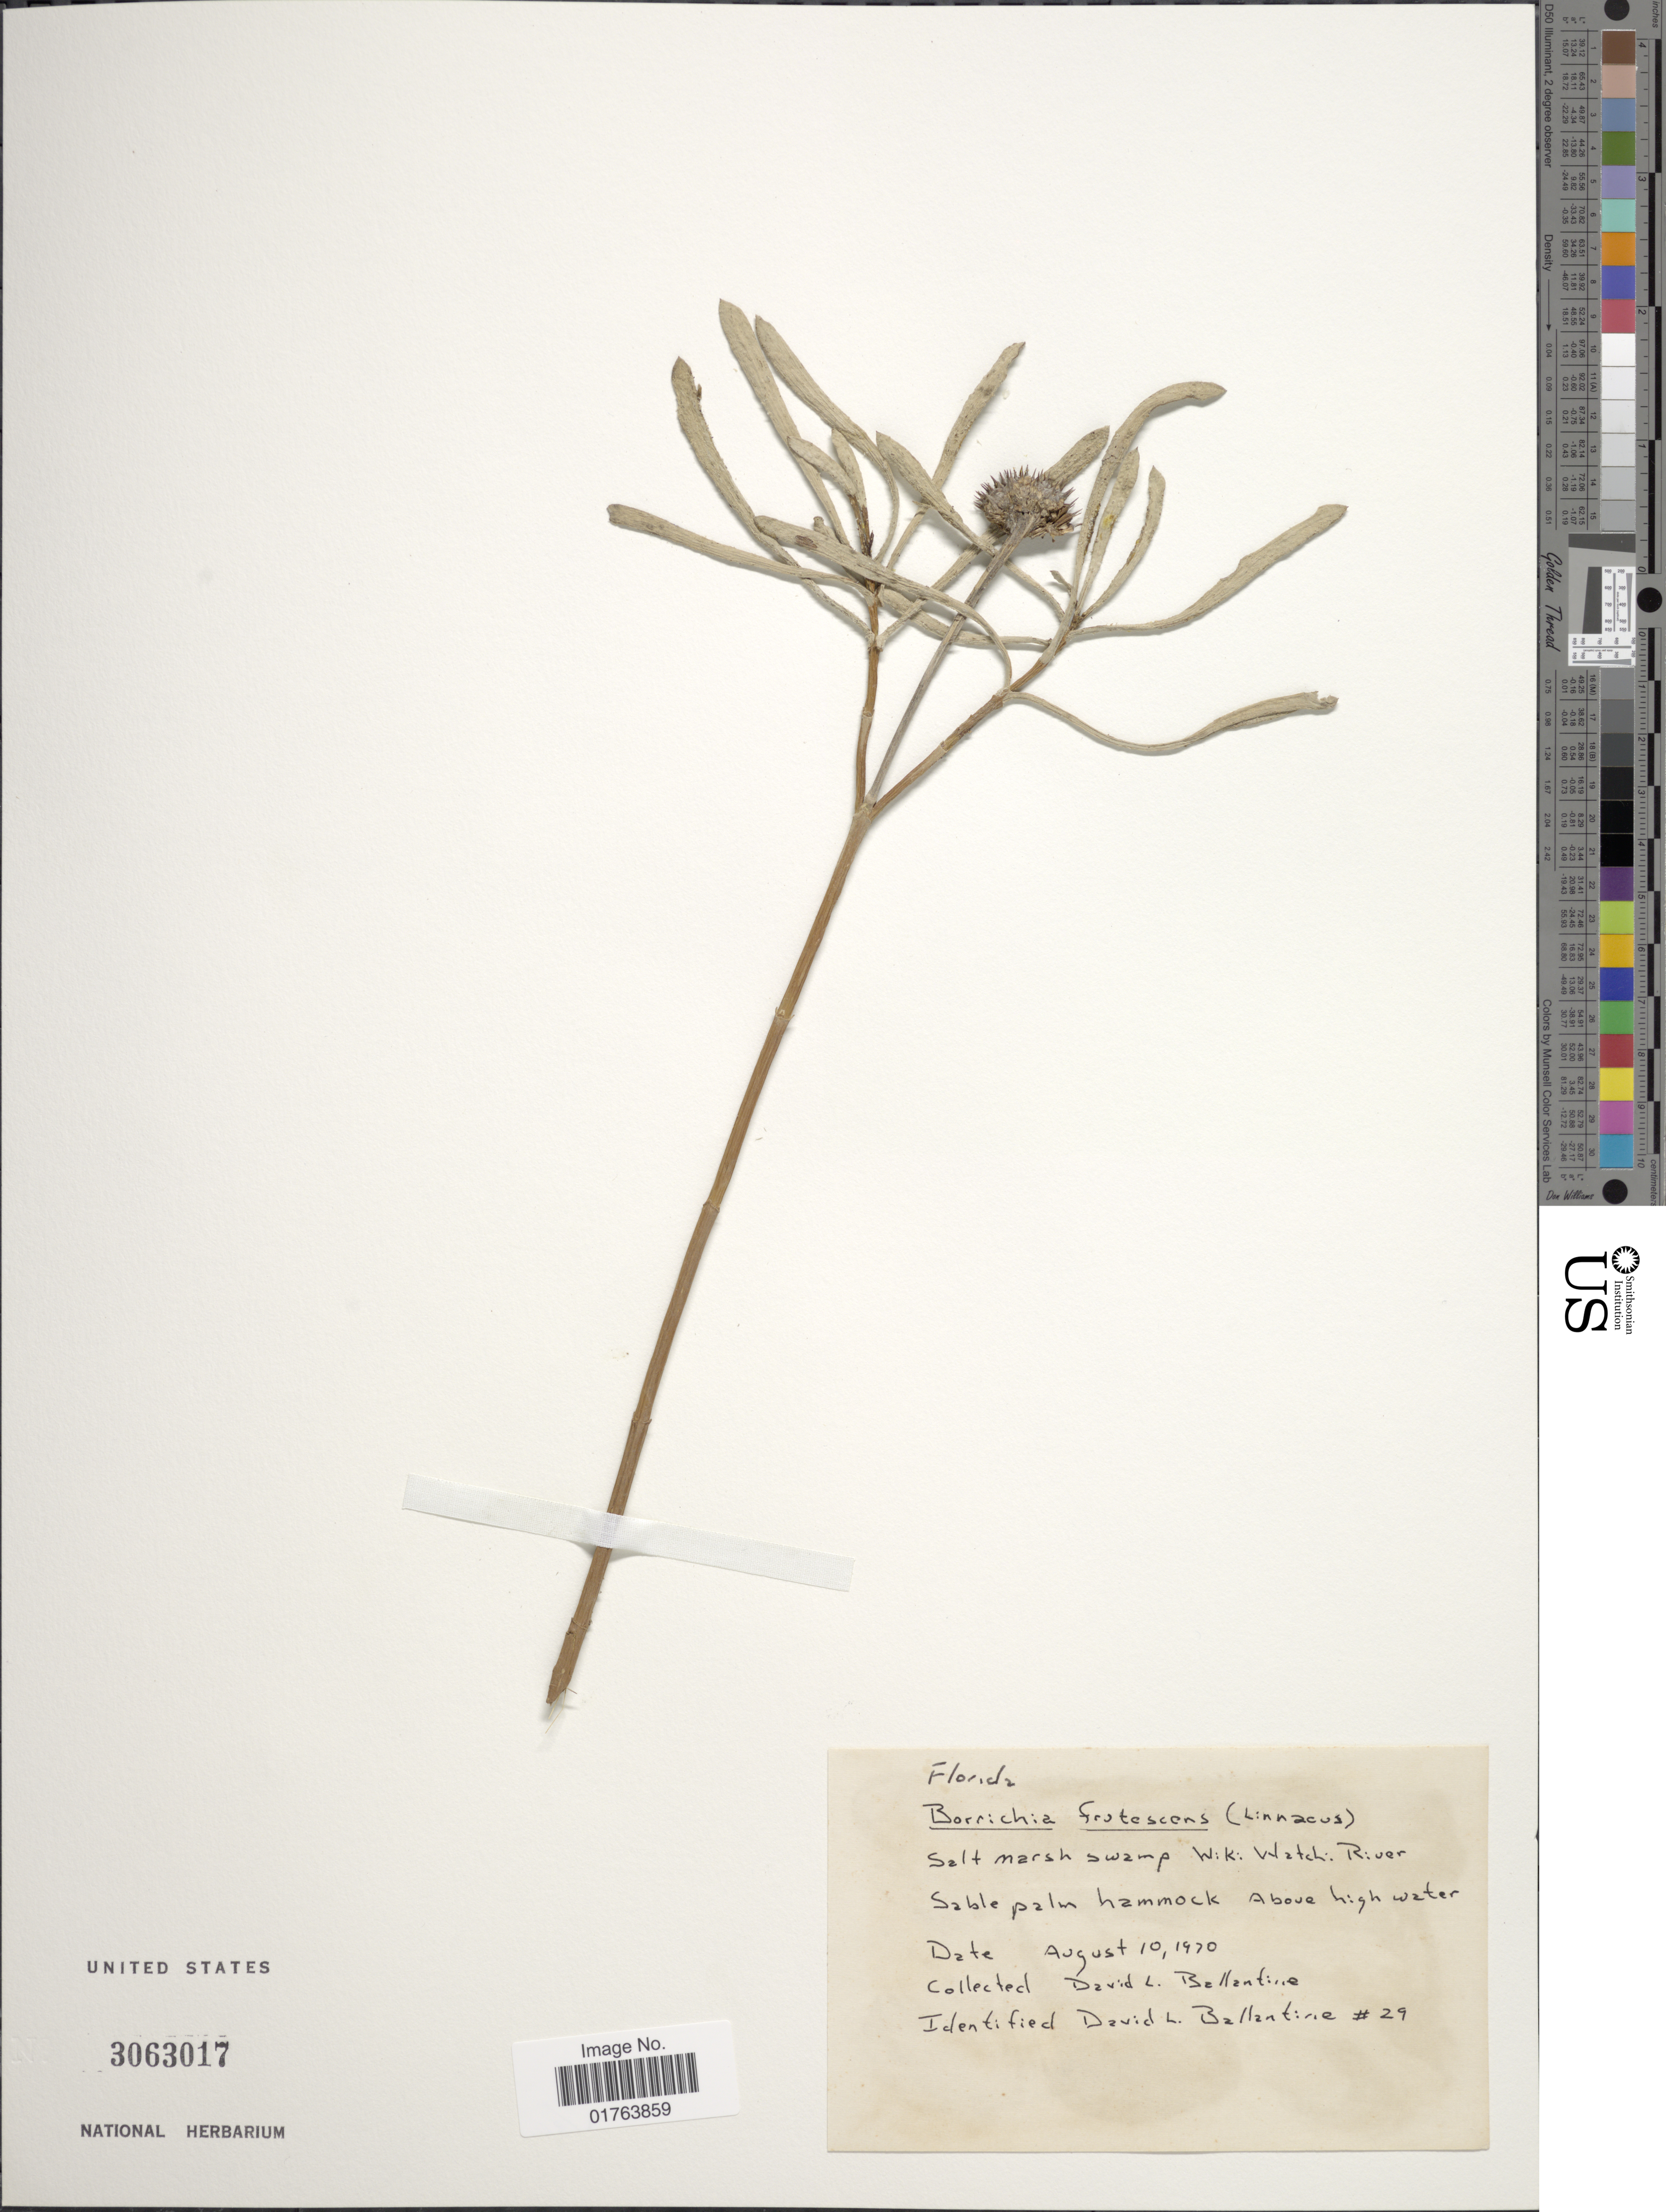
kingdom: Plantae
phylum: Tracheophyta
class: Magnoliopsida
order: Asterales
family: Asteraceae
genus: Borrichia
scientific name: Borrichia frutescens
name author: (L.) DC.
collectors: D.L. Ballantine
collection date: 1970-08-10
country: United States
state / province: Florida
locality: Salt Marsh swamp Wiki Watch River, Sable palm hammock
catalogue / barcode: US 3063017